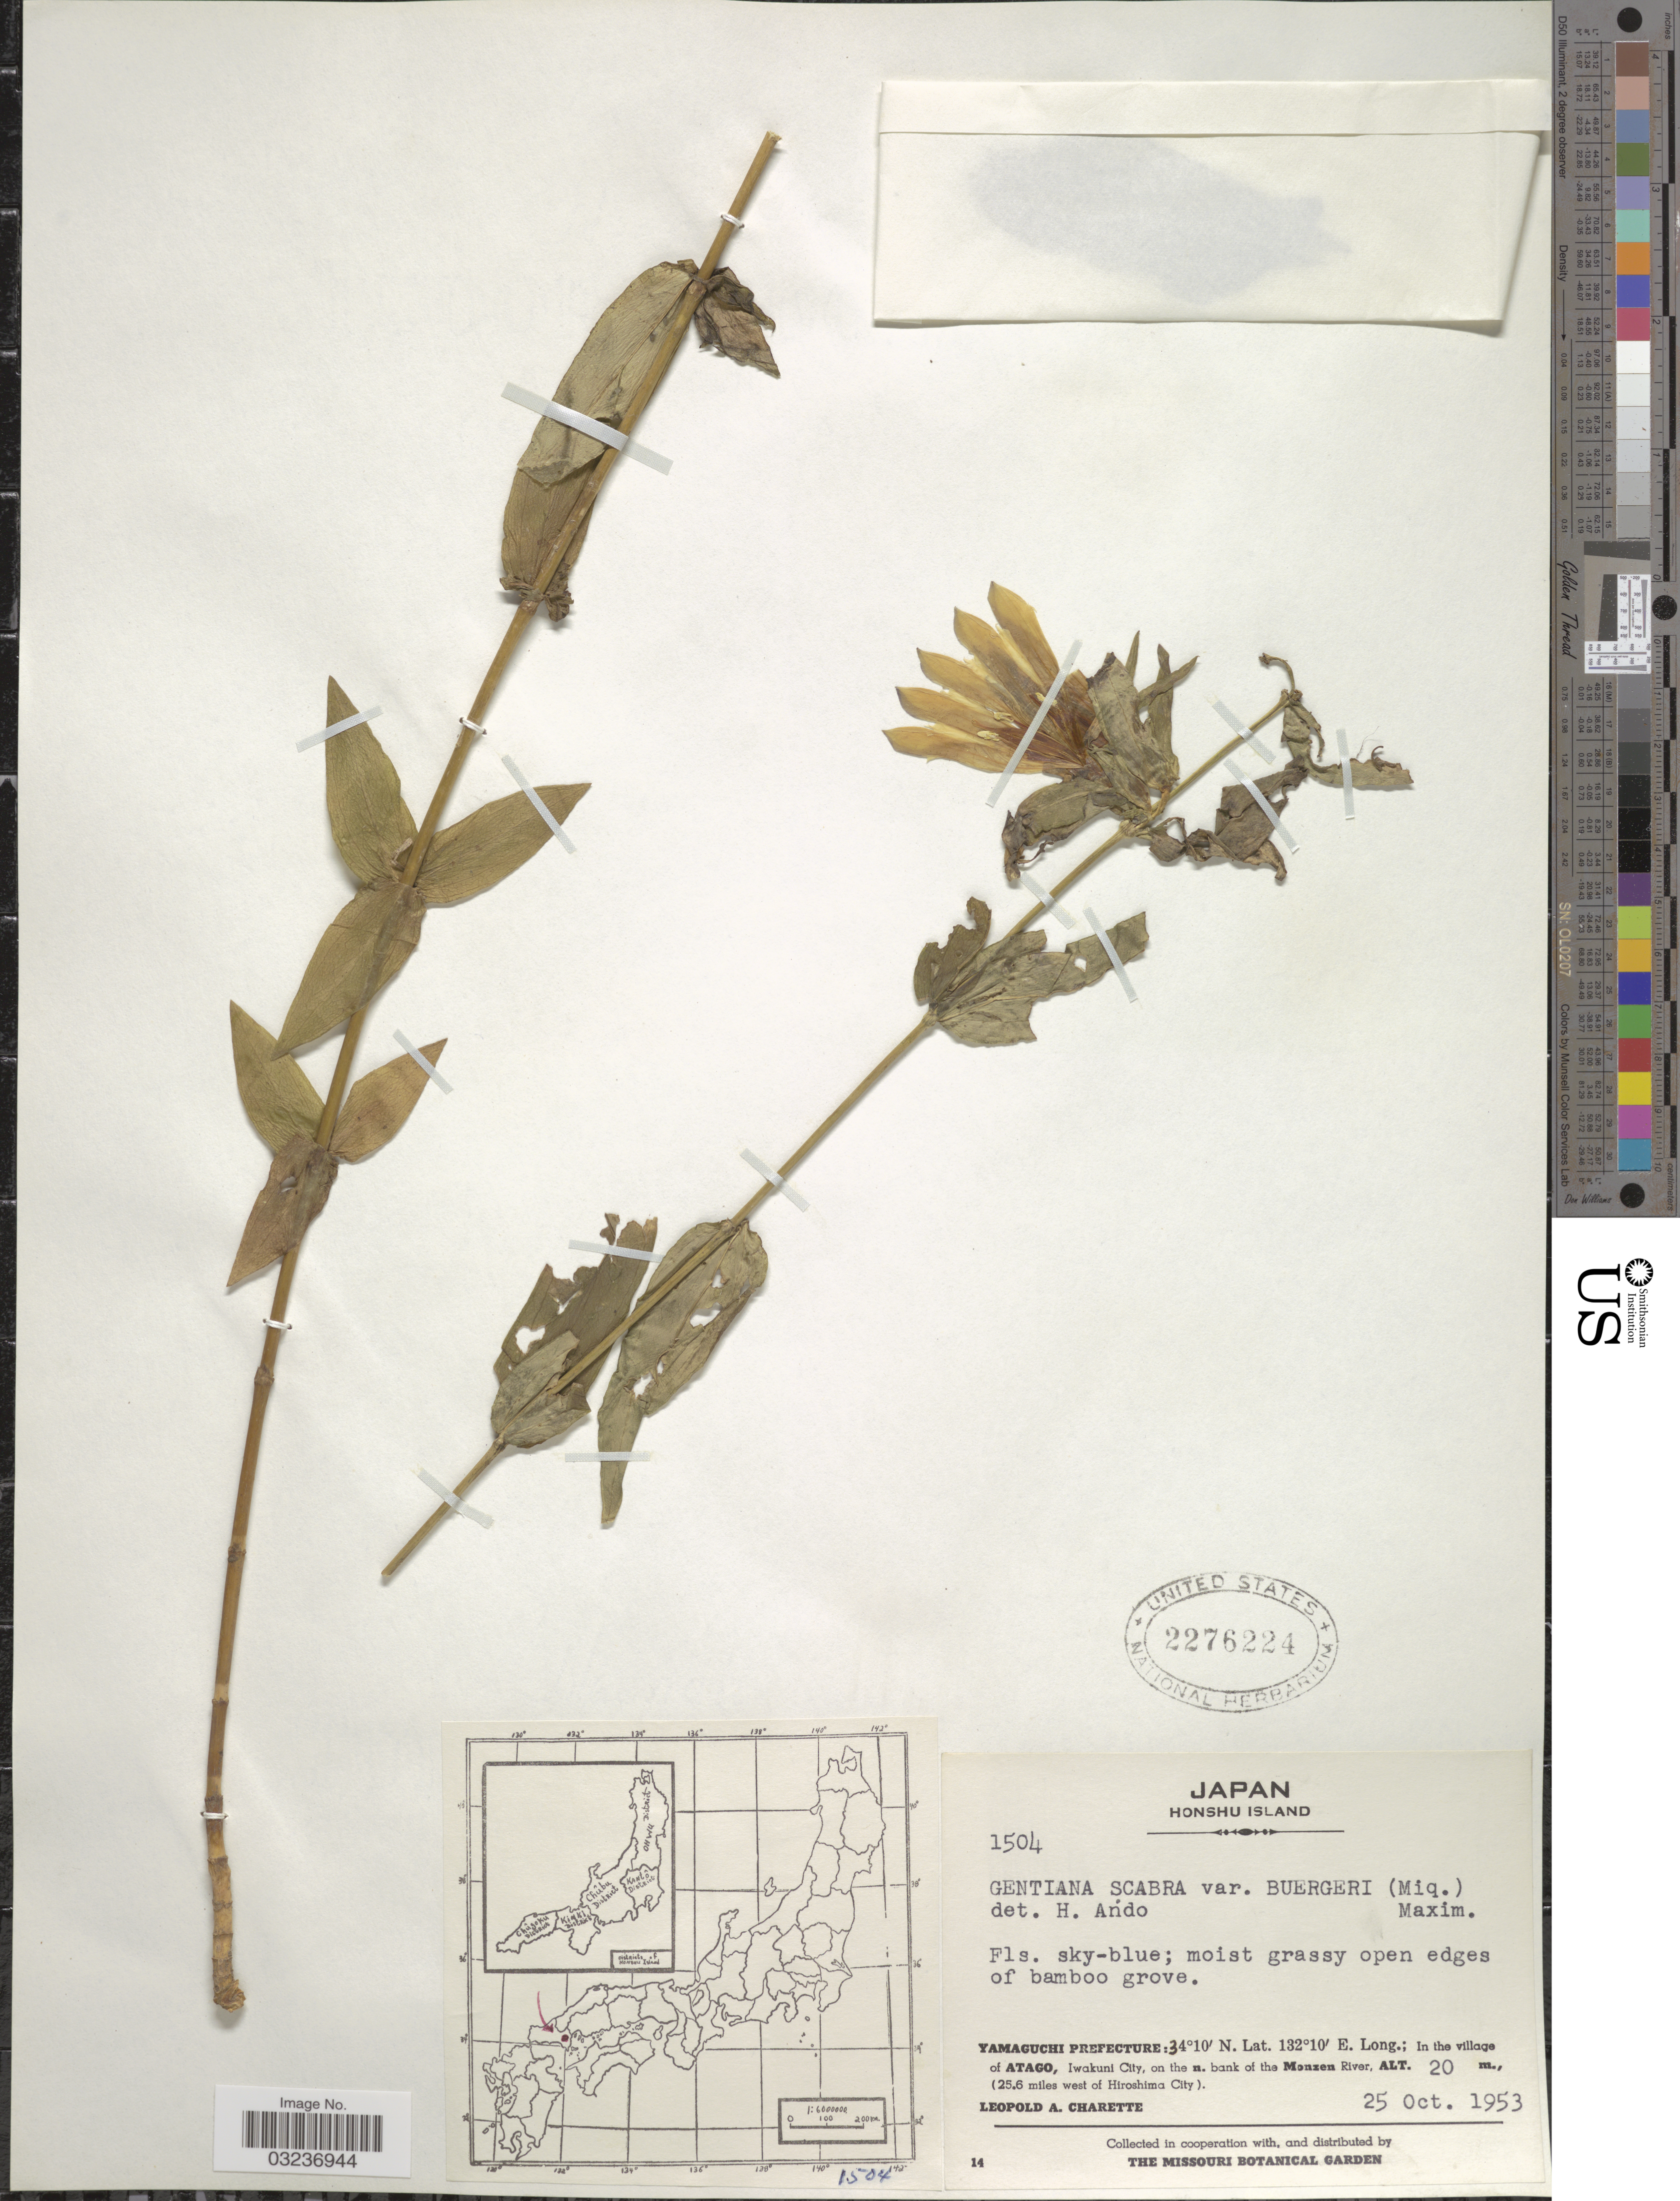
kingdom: Plantae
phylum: Tracheophyta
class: Magnoliopsida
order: Gentianales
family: Gentianaceae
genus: Gentiana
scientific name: Gentiana scabra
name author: Bunge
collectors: L. A. Charette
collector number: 1504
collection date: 1953-10-25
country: Japan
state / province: Yamaguti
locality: Honshu Island, Yamaguchi Prefecture: In the village of Atago, Iwakuni City, on the n. bank of the Monzen River (25.6 miles west of Hiroshima City).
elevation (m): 20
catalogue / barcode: US 2276224